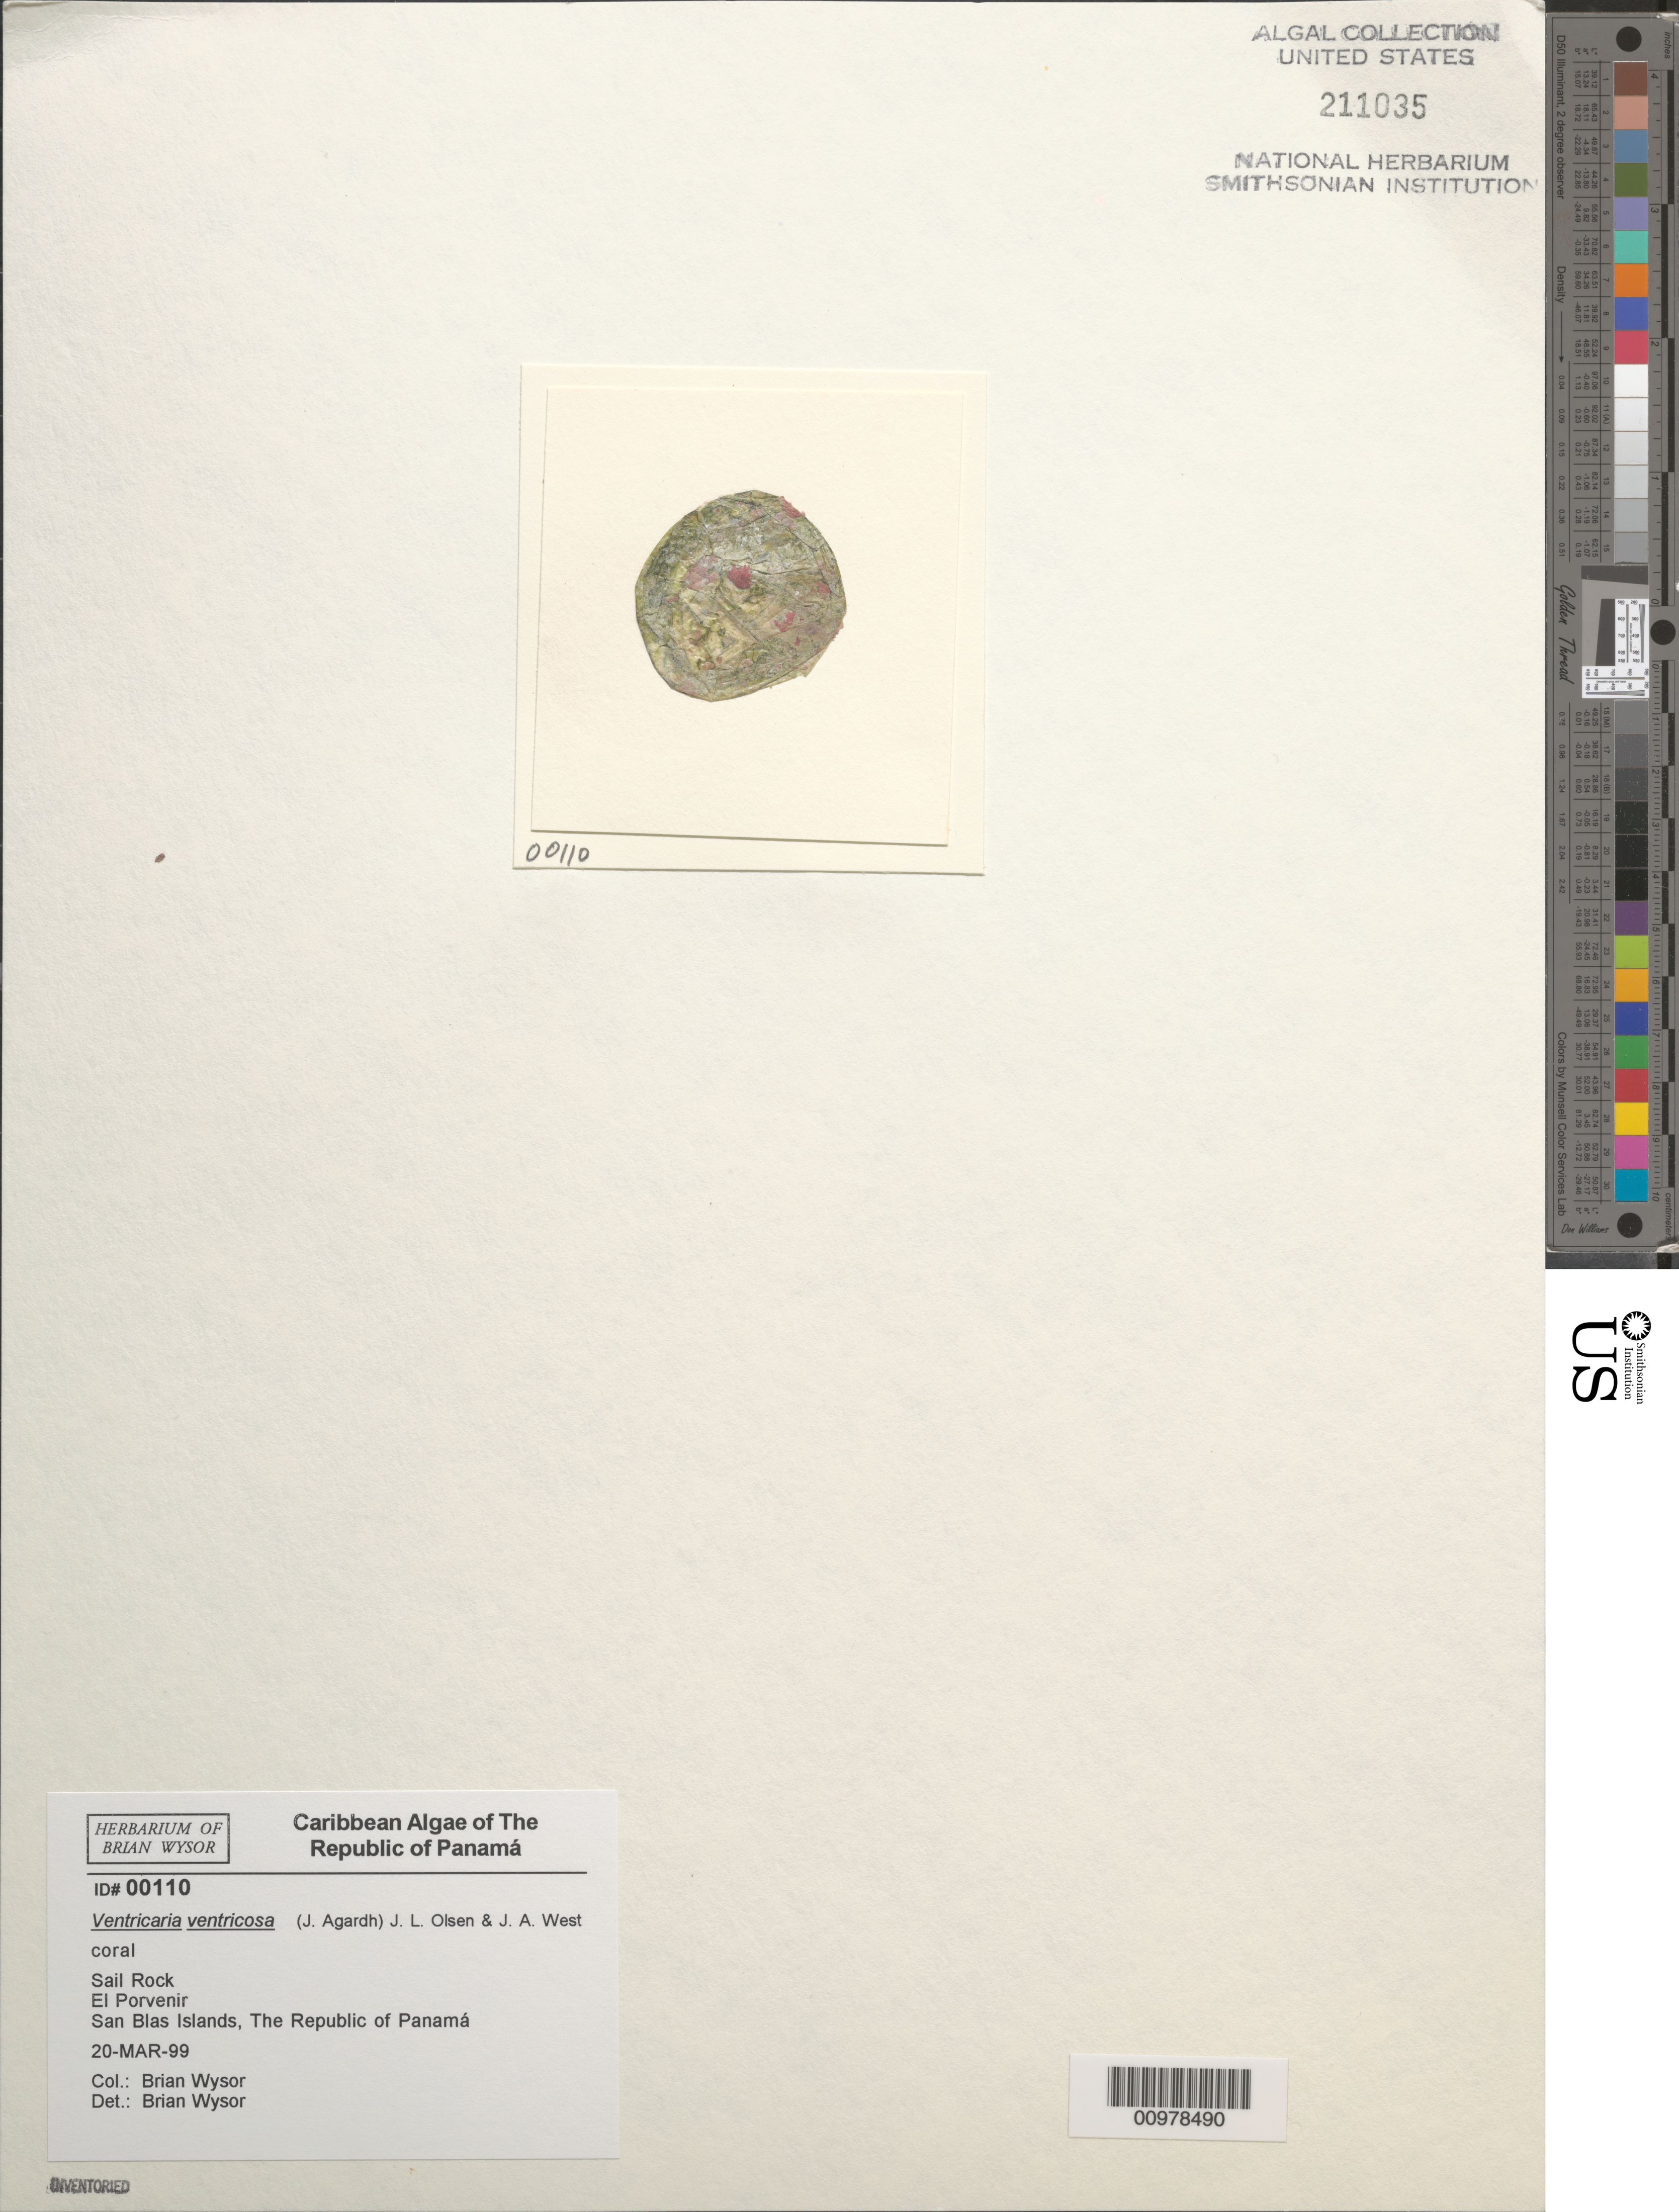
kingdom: Plantae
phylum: Chlorophyta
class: Ulvophyceae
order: Siphonocladales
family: Valoniaceae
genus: Valonia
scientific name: Valonia ventricosa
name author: J. Agardh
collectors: B. Wysor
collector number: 00110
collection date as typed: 20 Mar 1999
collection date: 1999-03-20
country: Panama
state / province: Kuna Yala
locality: Sail Rock, El Porvenir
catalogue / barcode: US 211035